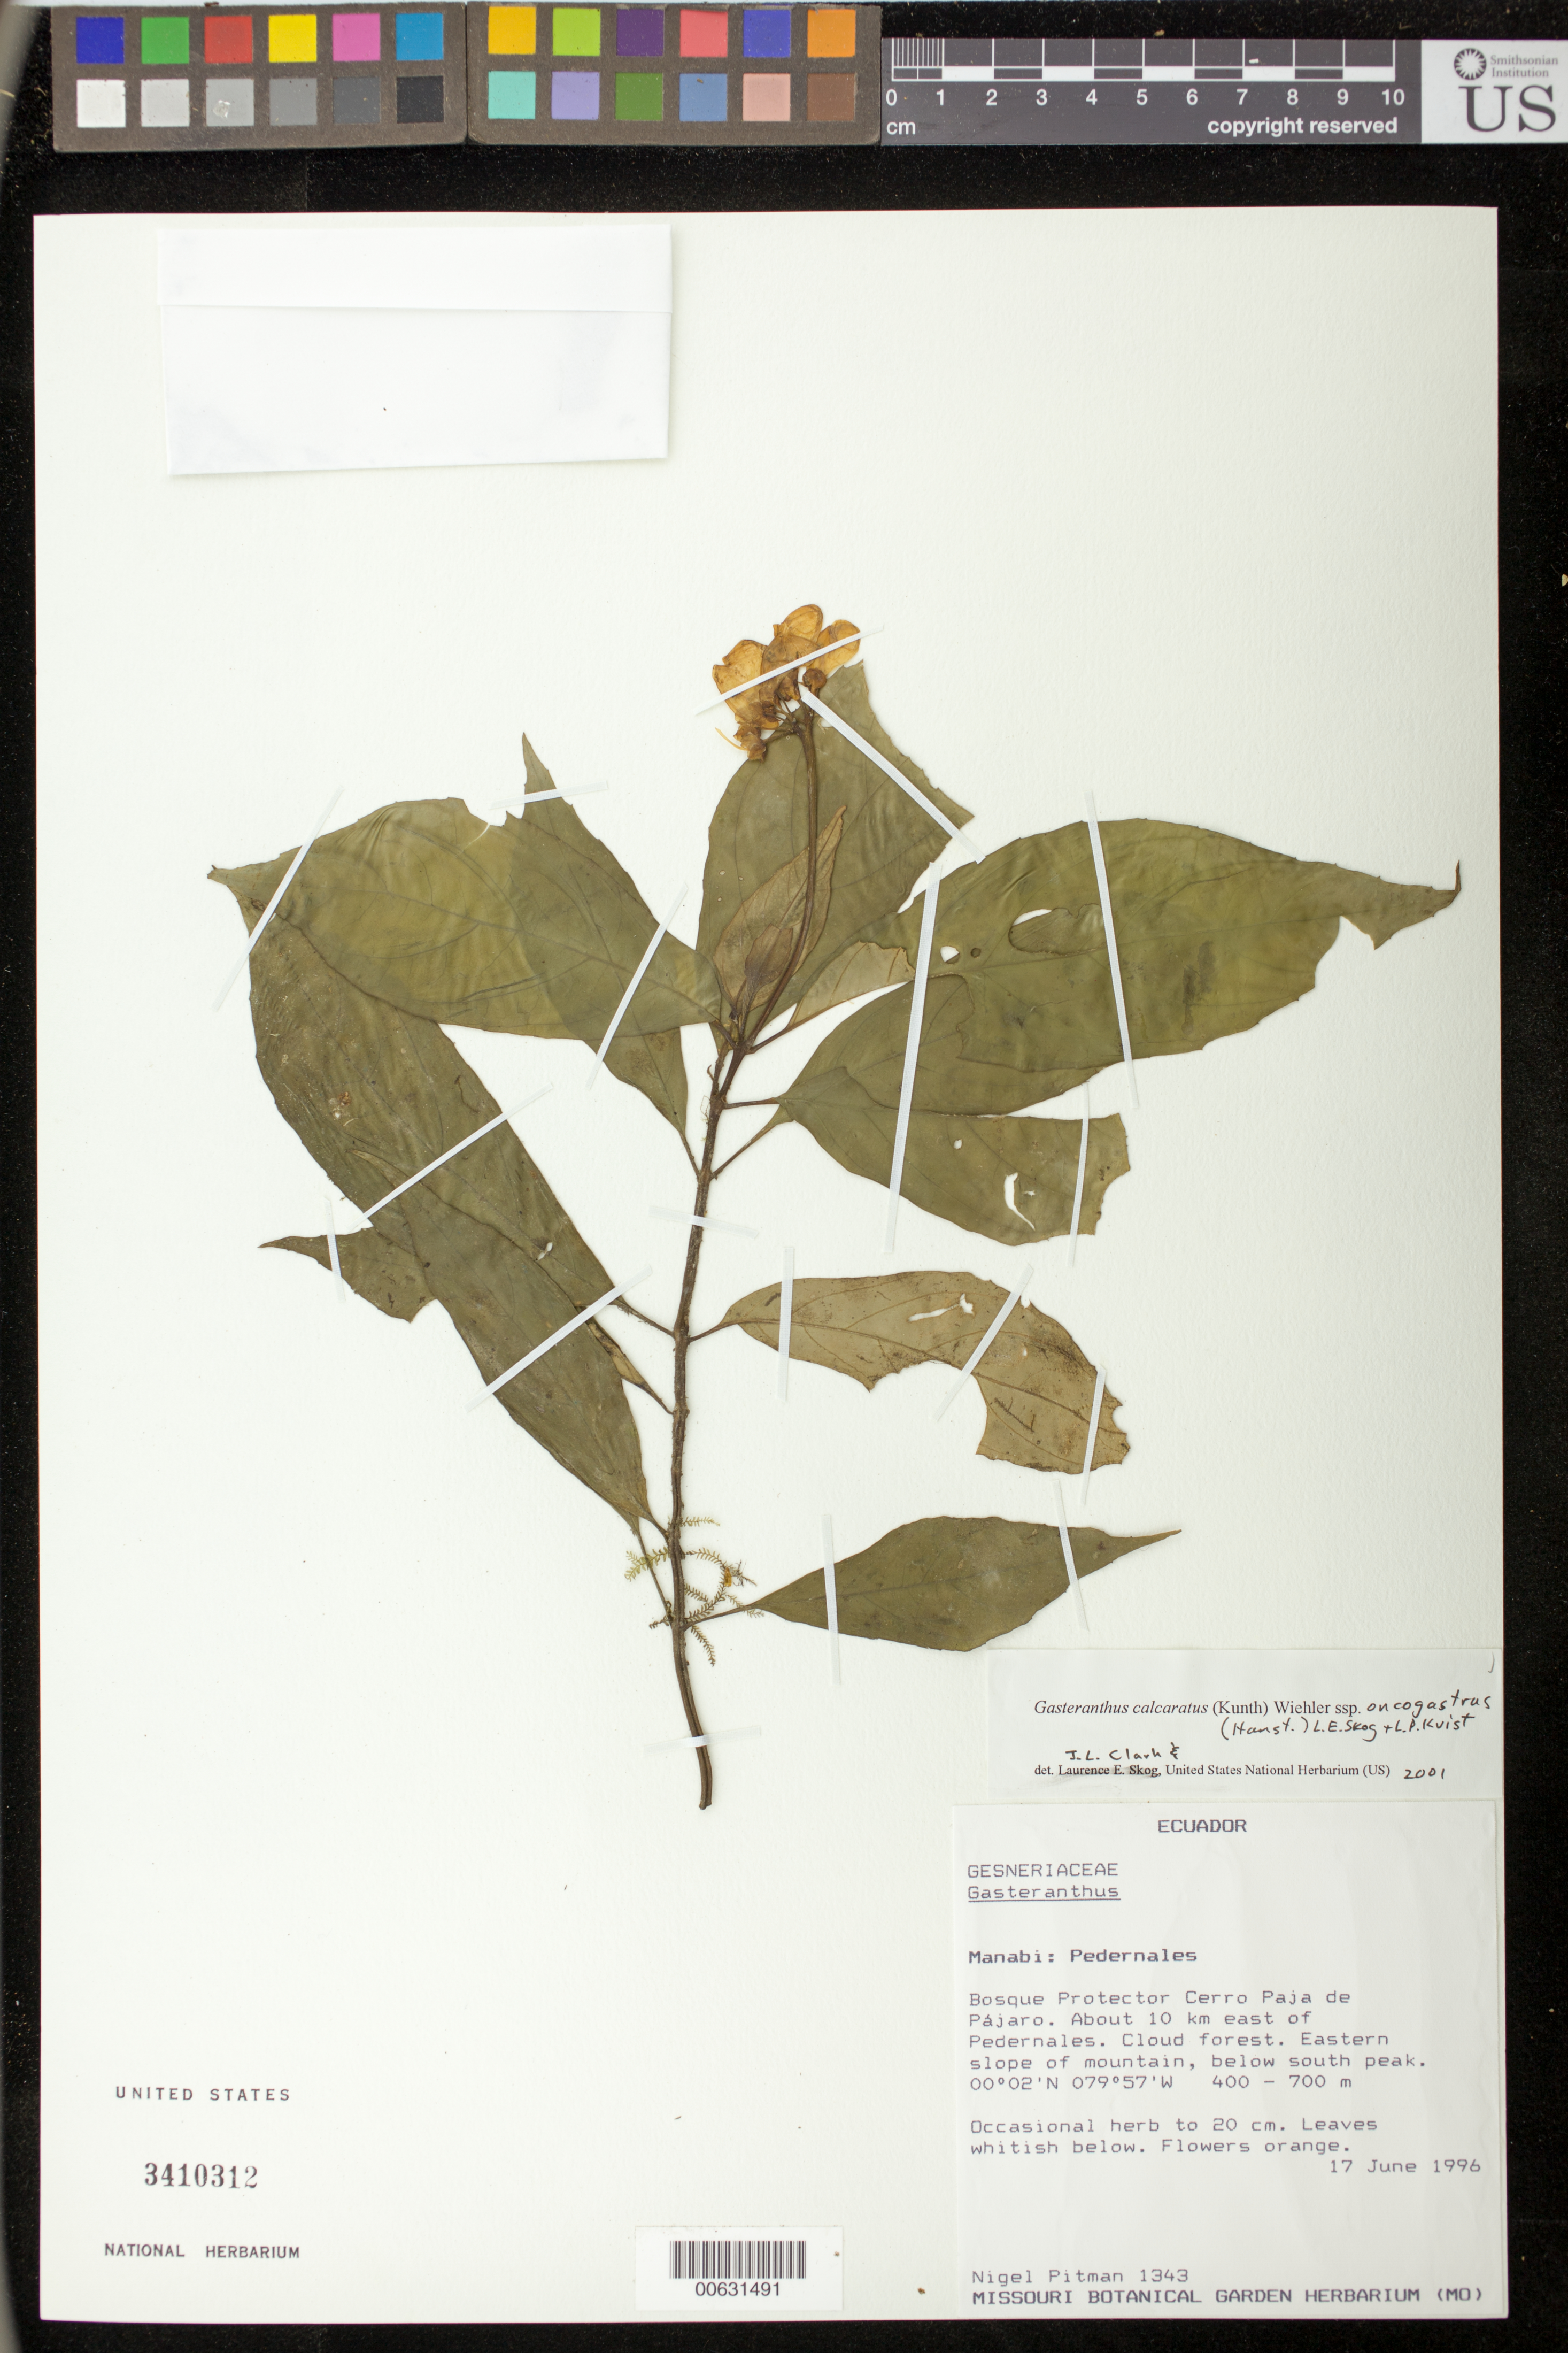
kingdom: Plantae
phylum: Tracheophyta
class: Magnoliopsida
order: Lamiales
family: Gesneriaceae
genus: Sinningia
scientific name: Sinningia incarnata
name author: (Aubl.) D.L. Denham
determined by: Clark, J. L.; Skog, Laurence E.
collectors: N. Pitman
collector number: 1343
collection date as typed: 17 Jun 1996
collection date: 1996-06-17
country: Ecuador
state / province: Manabí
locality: Pedernales; Bosque Protector Cerro Paja de Pájaro, about 10 km east of Pedernales, eastern slope of mountain, below south peak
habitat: Cloud forest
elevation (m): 400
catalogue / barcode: US 3410312